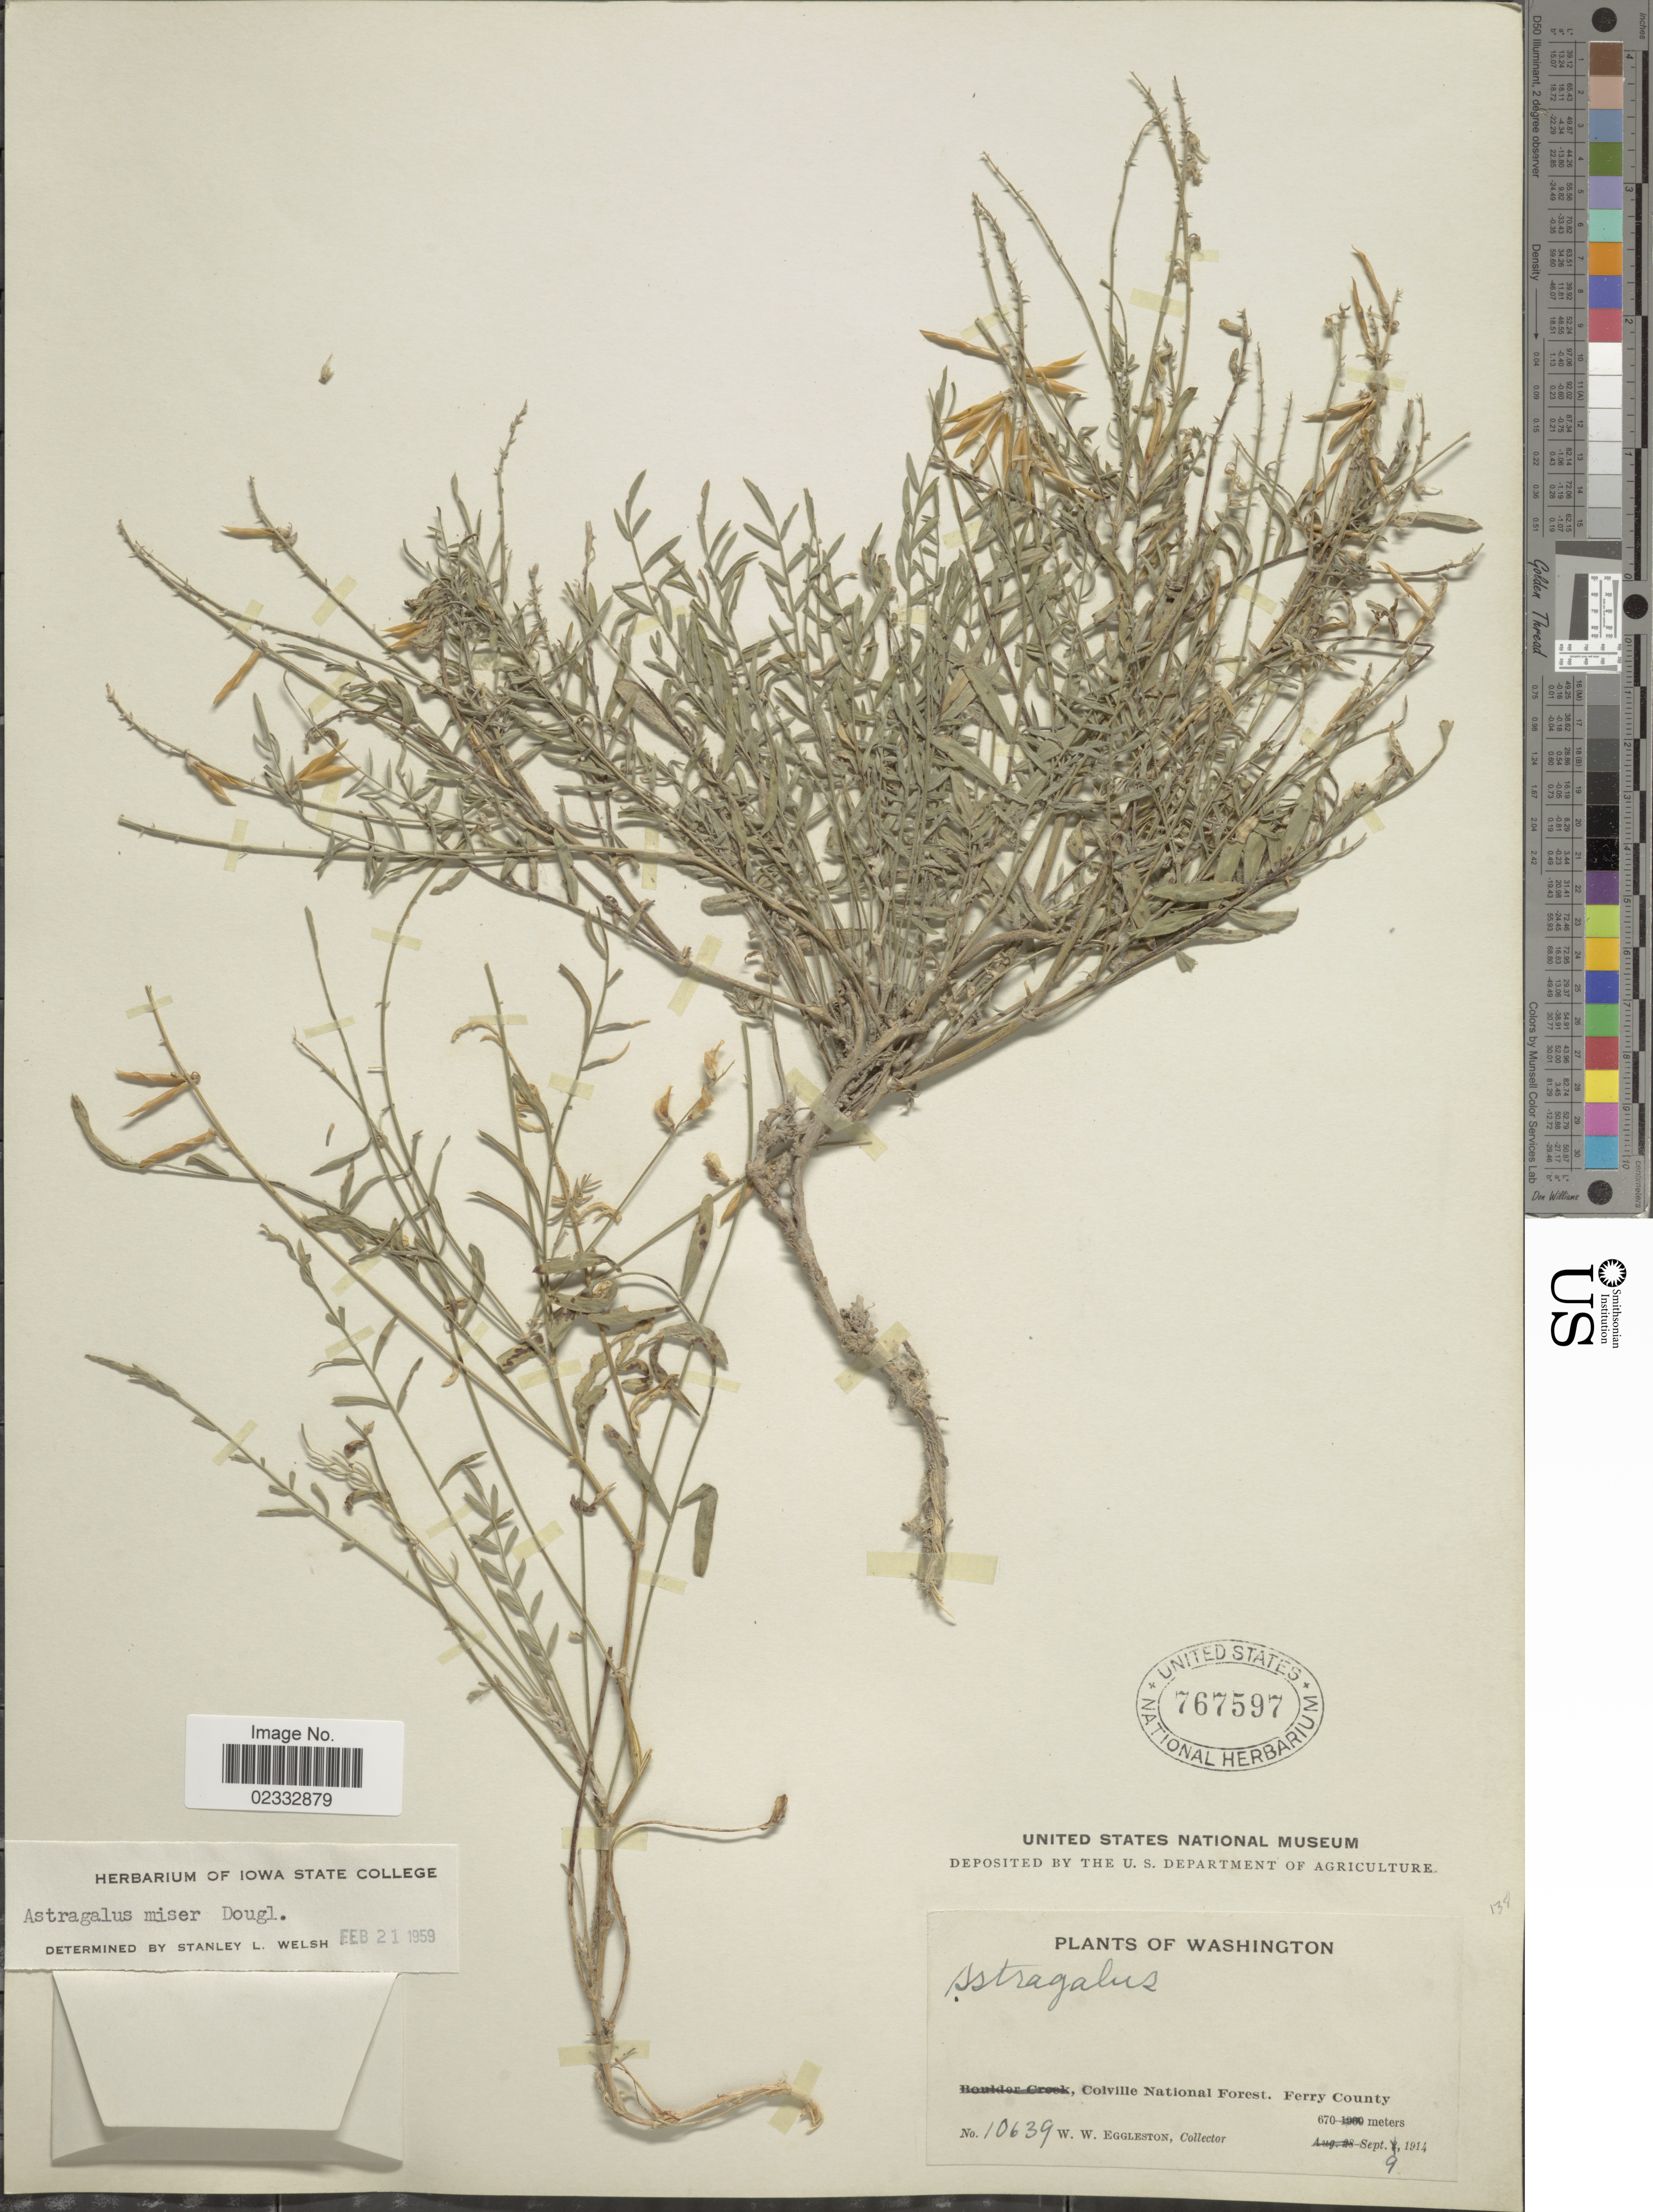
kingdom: Plantae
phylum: Tracheophyta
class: Magnoliopsida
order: Fabales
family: Fabaceae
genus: Astragalus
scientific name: Astragalus miser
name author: Douglas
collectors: W. W. Eggleston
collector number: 10639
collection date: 1914-09-09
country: United States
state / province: Washington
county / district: Ferry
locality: Colville National Forest, Ferry County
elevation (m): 670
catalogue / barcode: US 767597